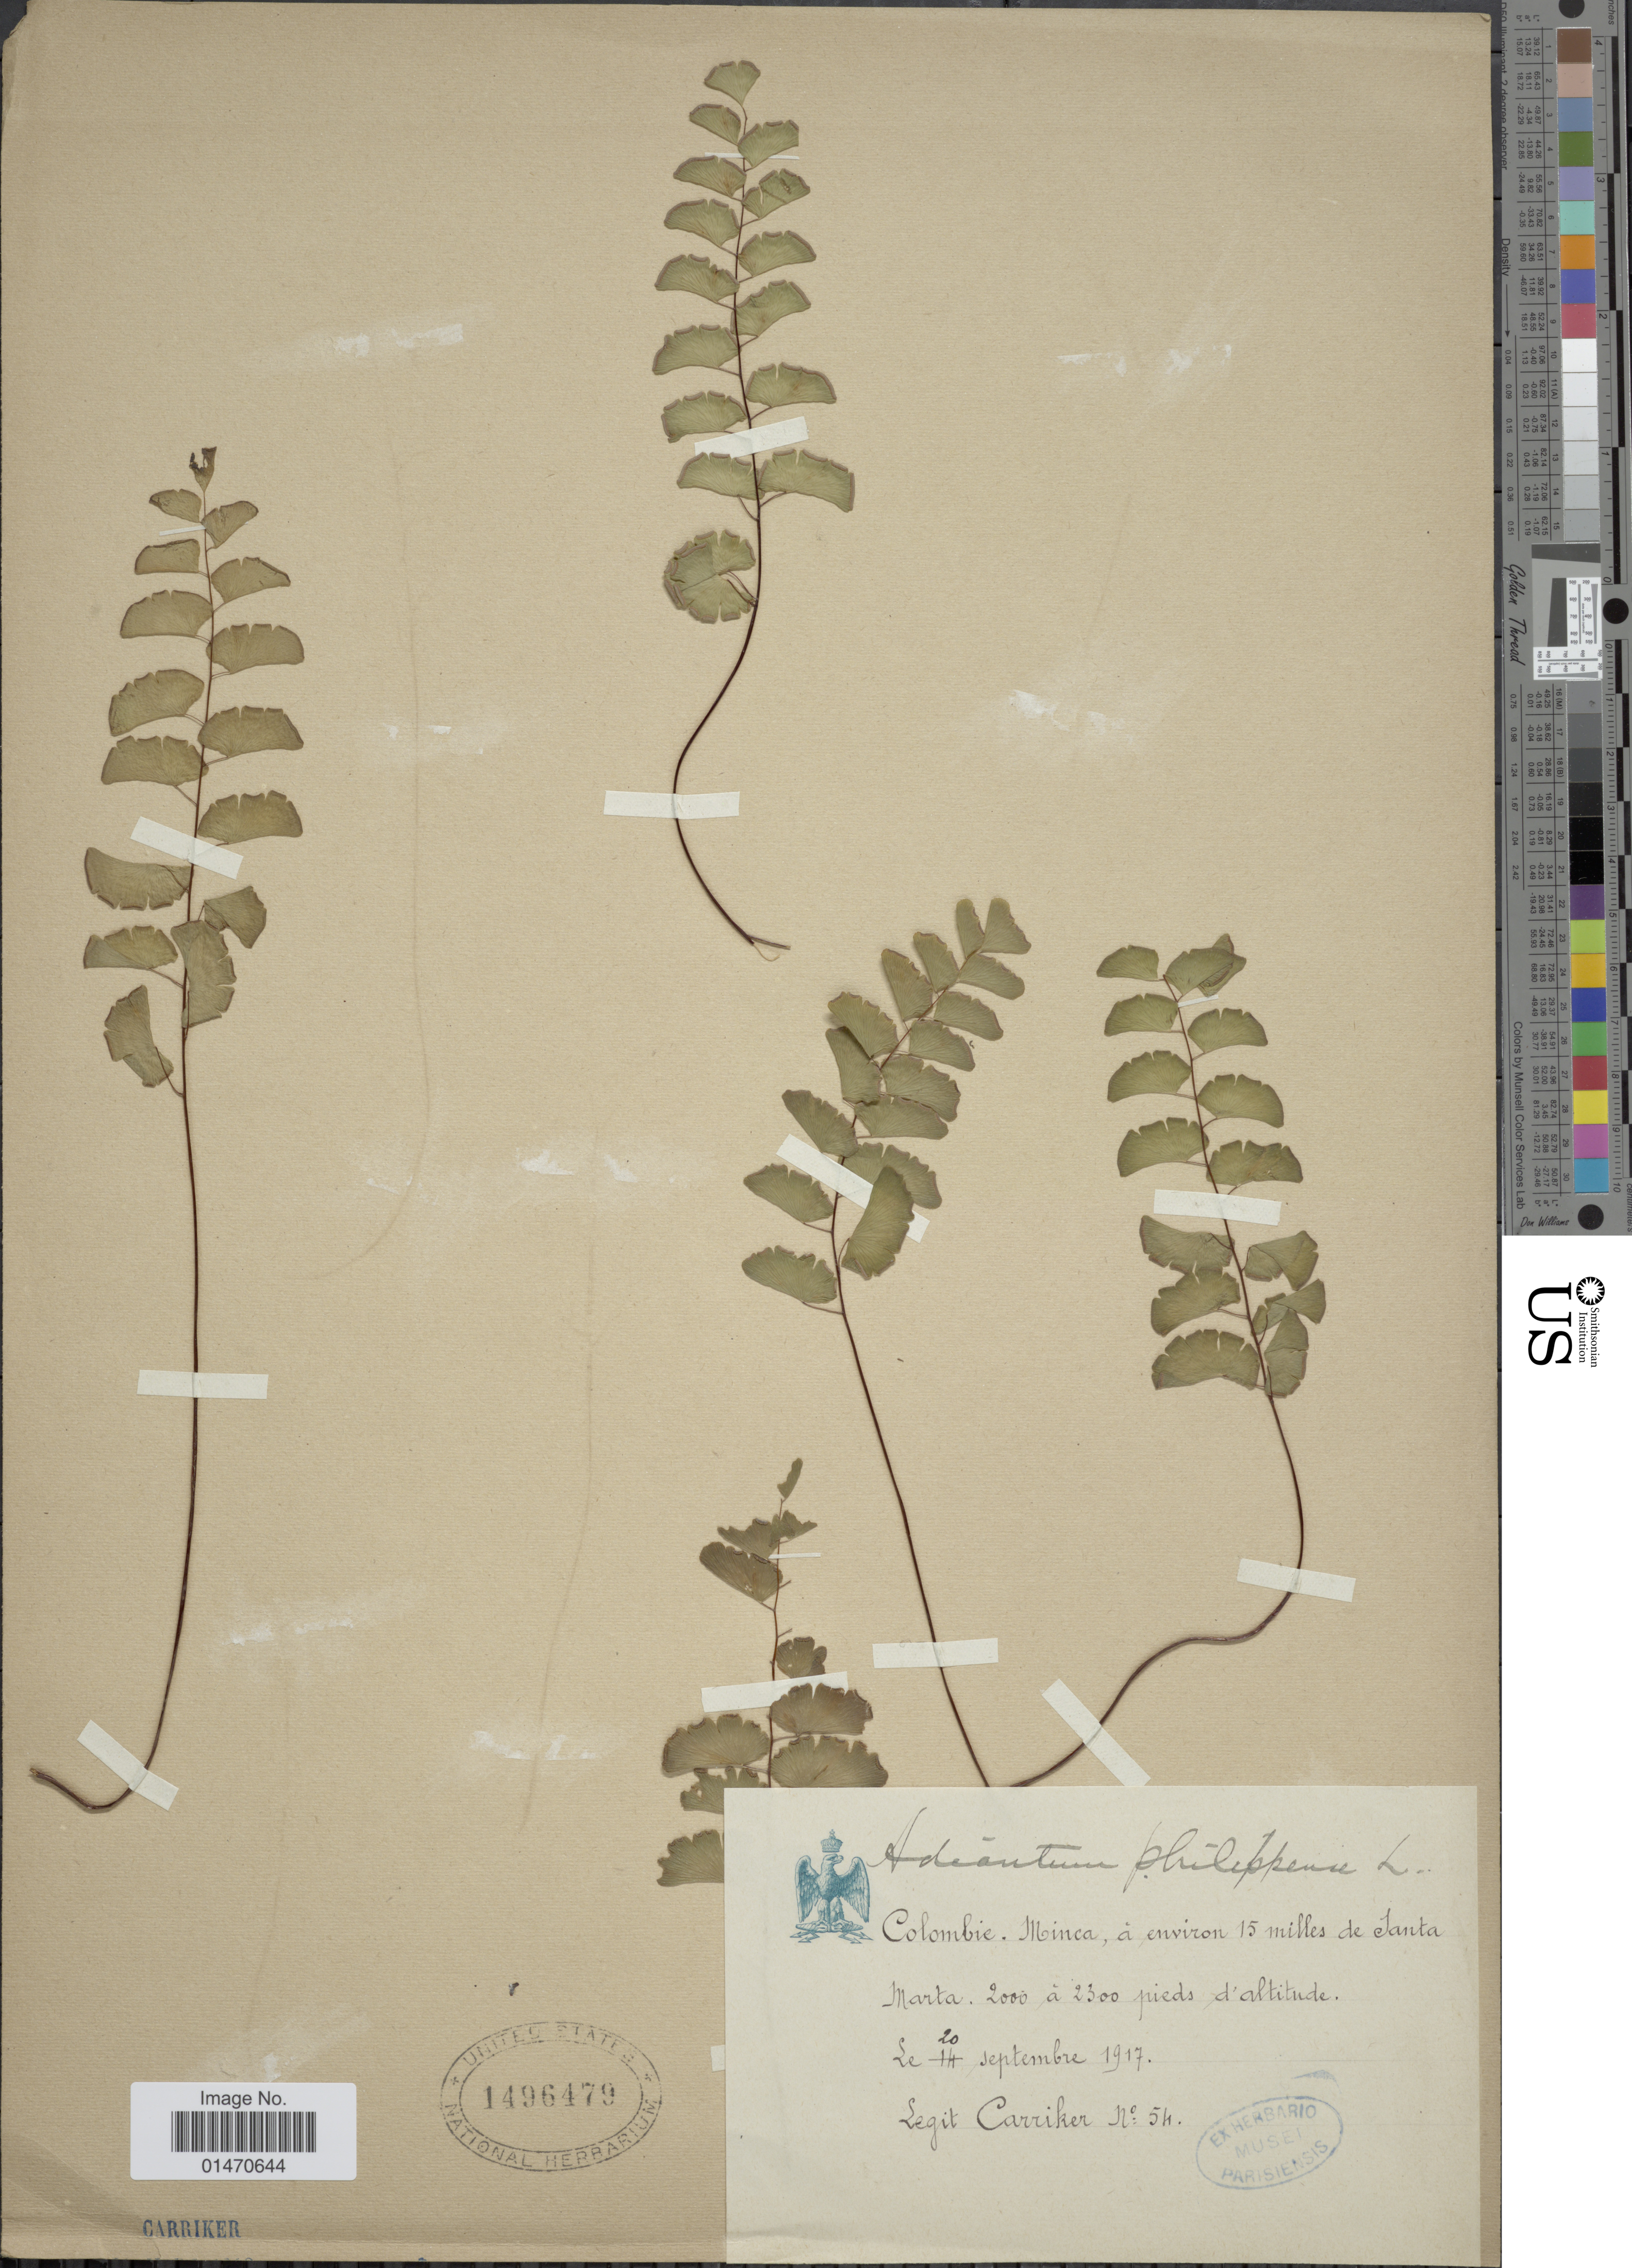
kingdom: Plantae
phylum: Tracheophyta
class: Polypodiopsida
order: Polypodiales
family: Pteridaceae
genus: Adiantum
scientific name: Adiantum lunulatum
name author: Burm. f.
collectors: Carriker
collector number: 54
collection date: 1917-09-20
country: Colombia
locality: Colombie, Minca, a environ 15milles de Santa Marta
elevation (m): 610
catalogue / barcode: US 1496479